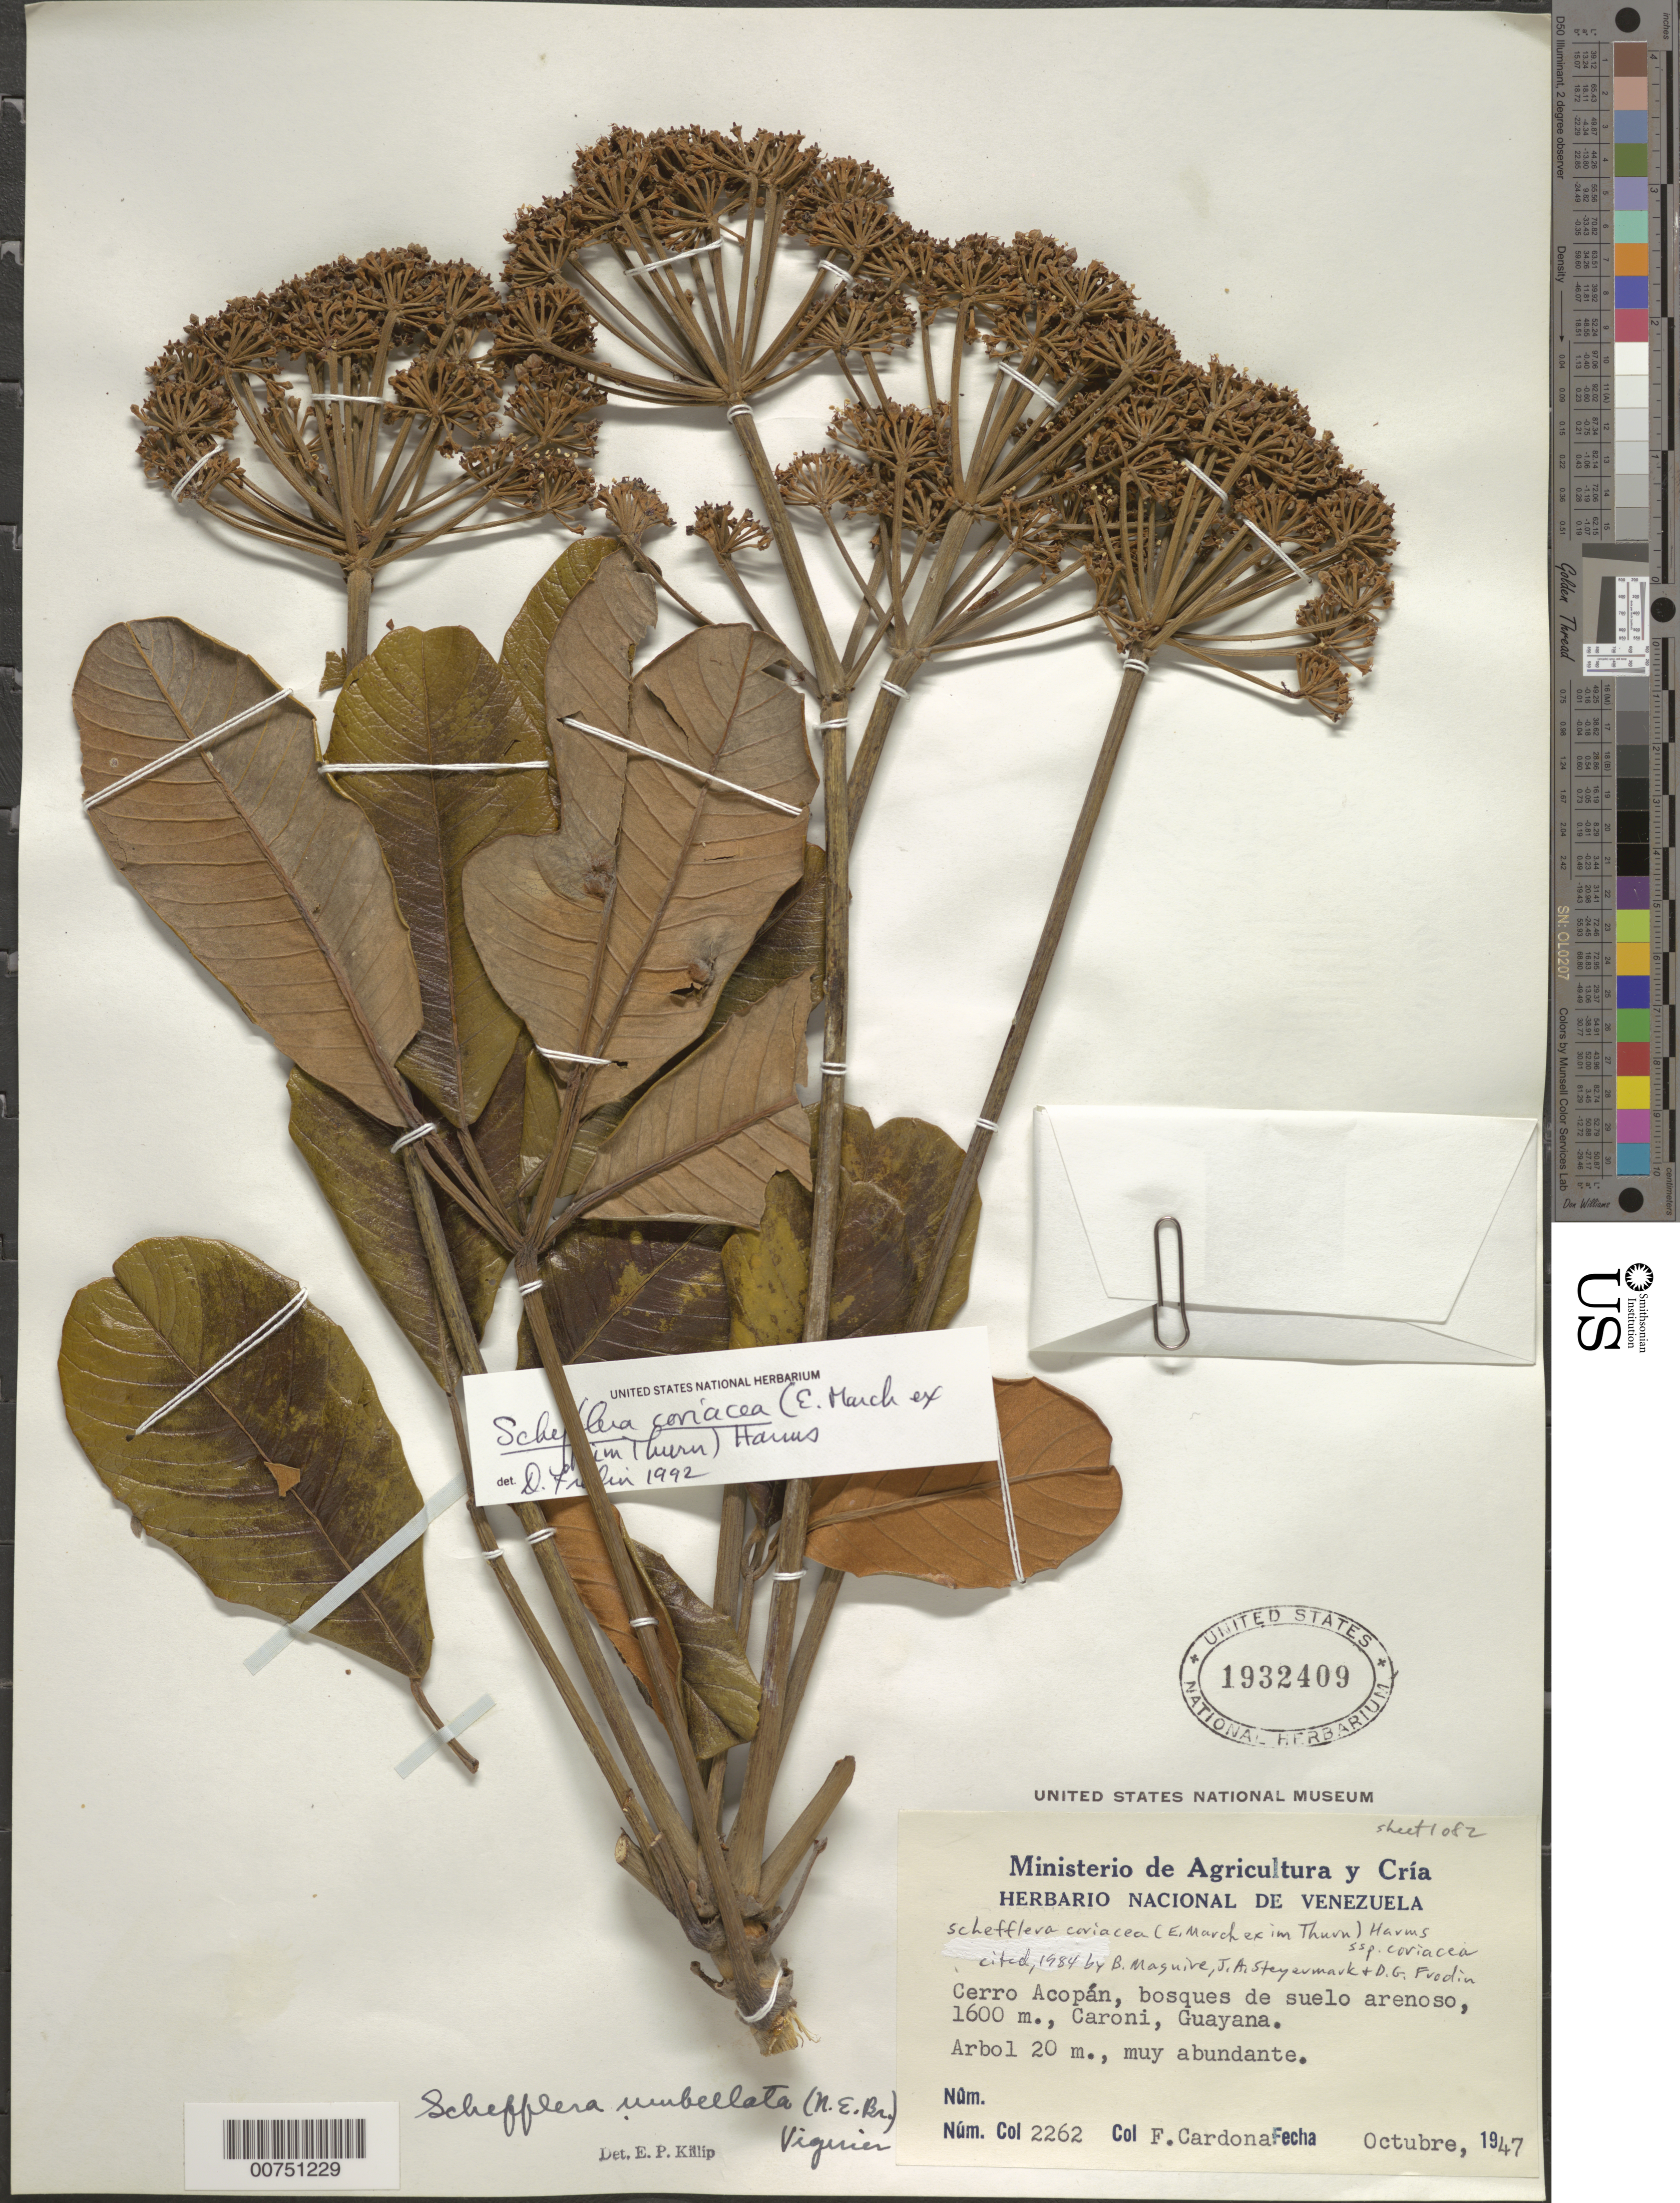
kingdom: Plantae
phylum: Tracheophyta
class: Magnoliopsida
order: Apiales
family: Araliaceae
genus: Schefflera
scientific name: Schefflera coriacea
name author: (Marchal) Harms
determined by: Frodin, D. G.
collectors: F. Cardona Puig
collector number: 2262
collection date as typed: Oct-47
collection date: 1947-10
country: Venezuela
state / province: Bolívar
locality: Cerro Acopán, Río Caroní, Guayana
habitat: Bosques de suelo arenoso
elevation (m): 1600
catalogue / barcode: US 1932409